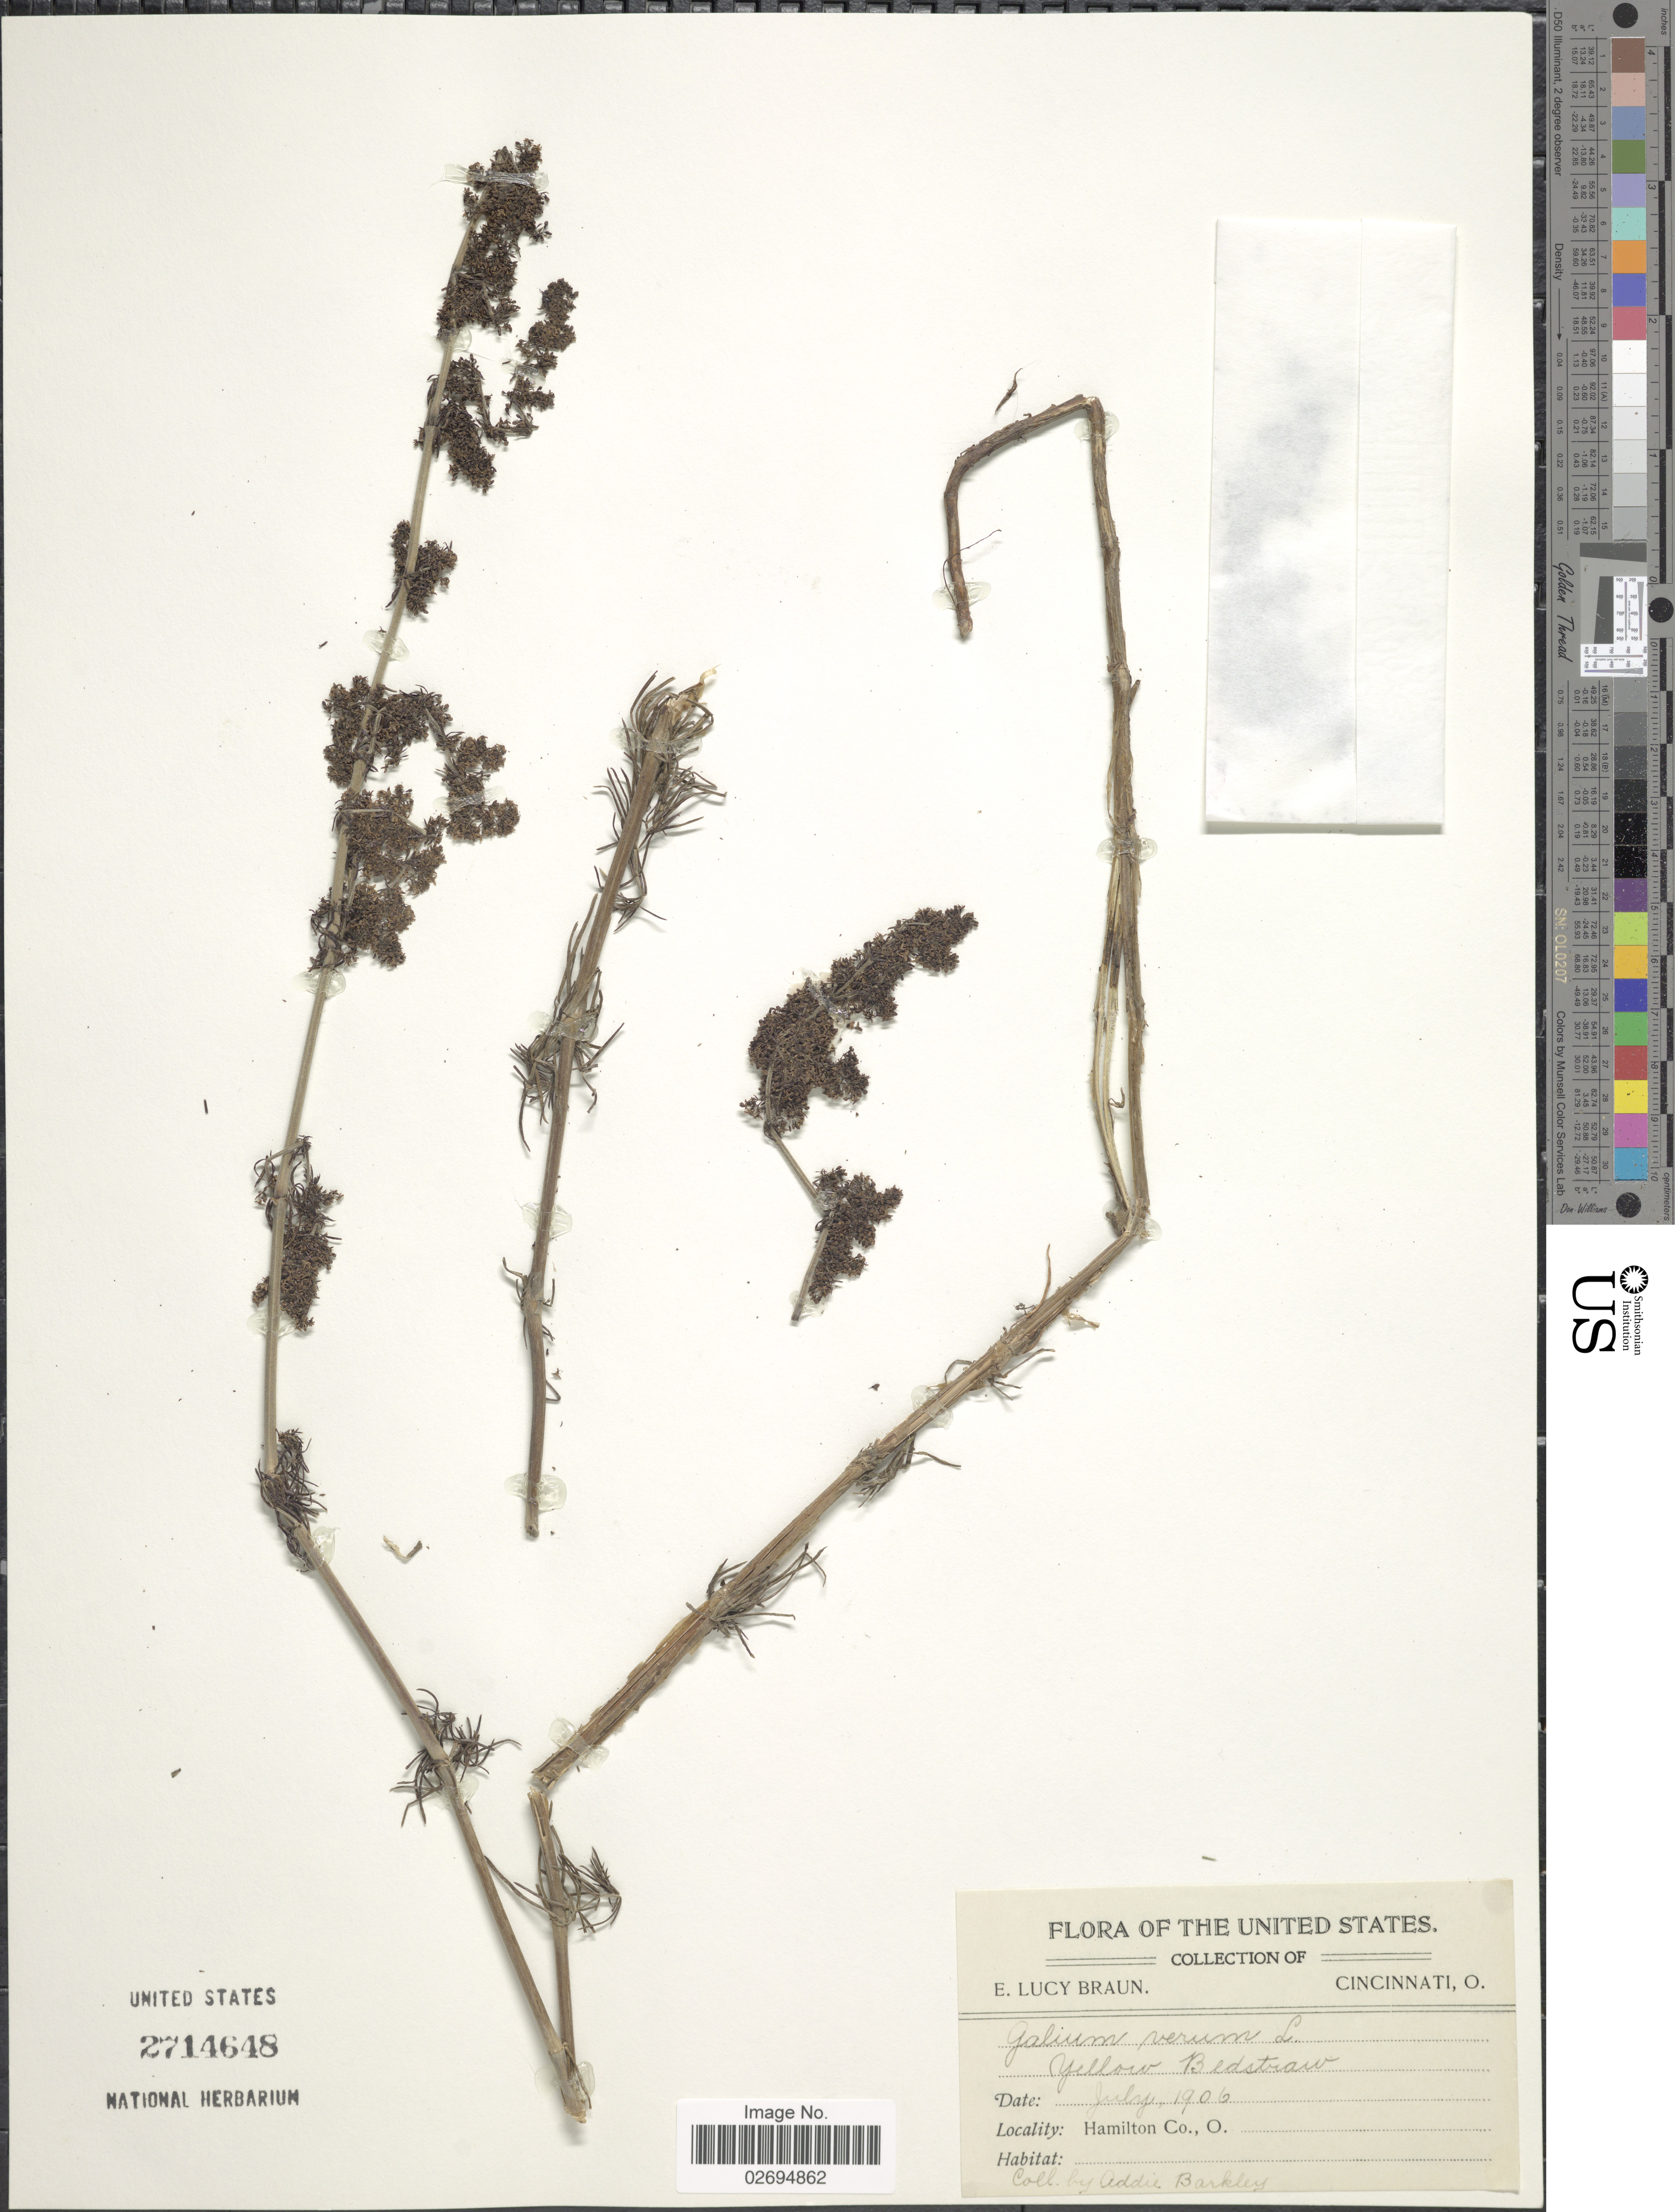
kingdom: Plantae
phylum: Tracheophyta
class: Magnoliopsida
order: Gentianales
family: Rubiaceae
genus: Galium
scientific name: Galium verum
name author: L.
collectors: A. Barkley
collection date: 1906-07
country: United States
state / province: Ohio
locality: Hamilton Co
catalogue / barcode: US 2714648